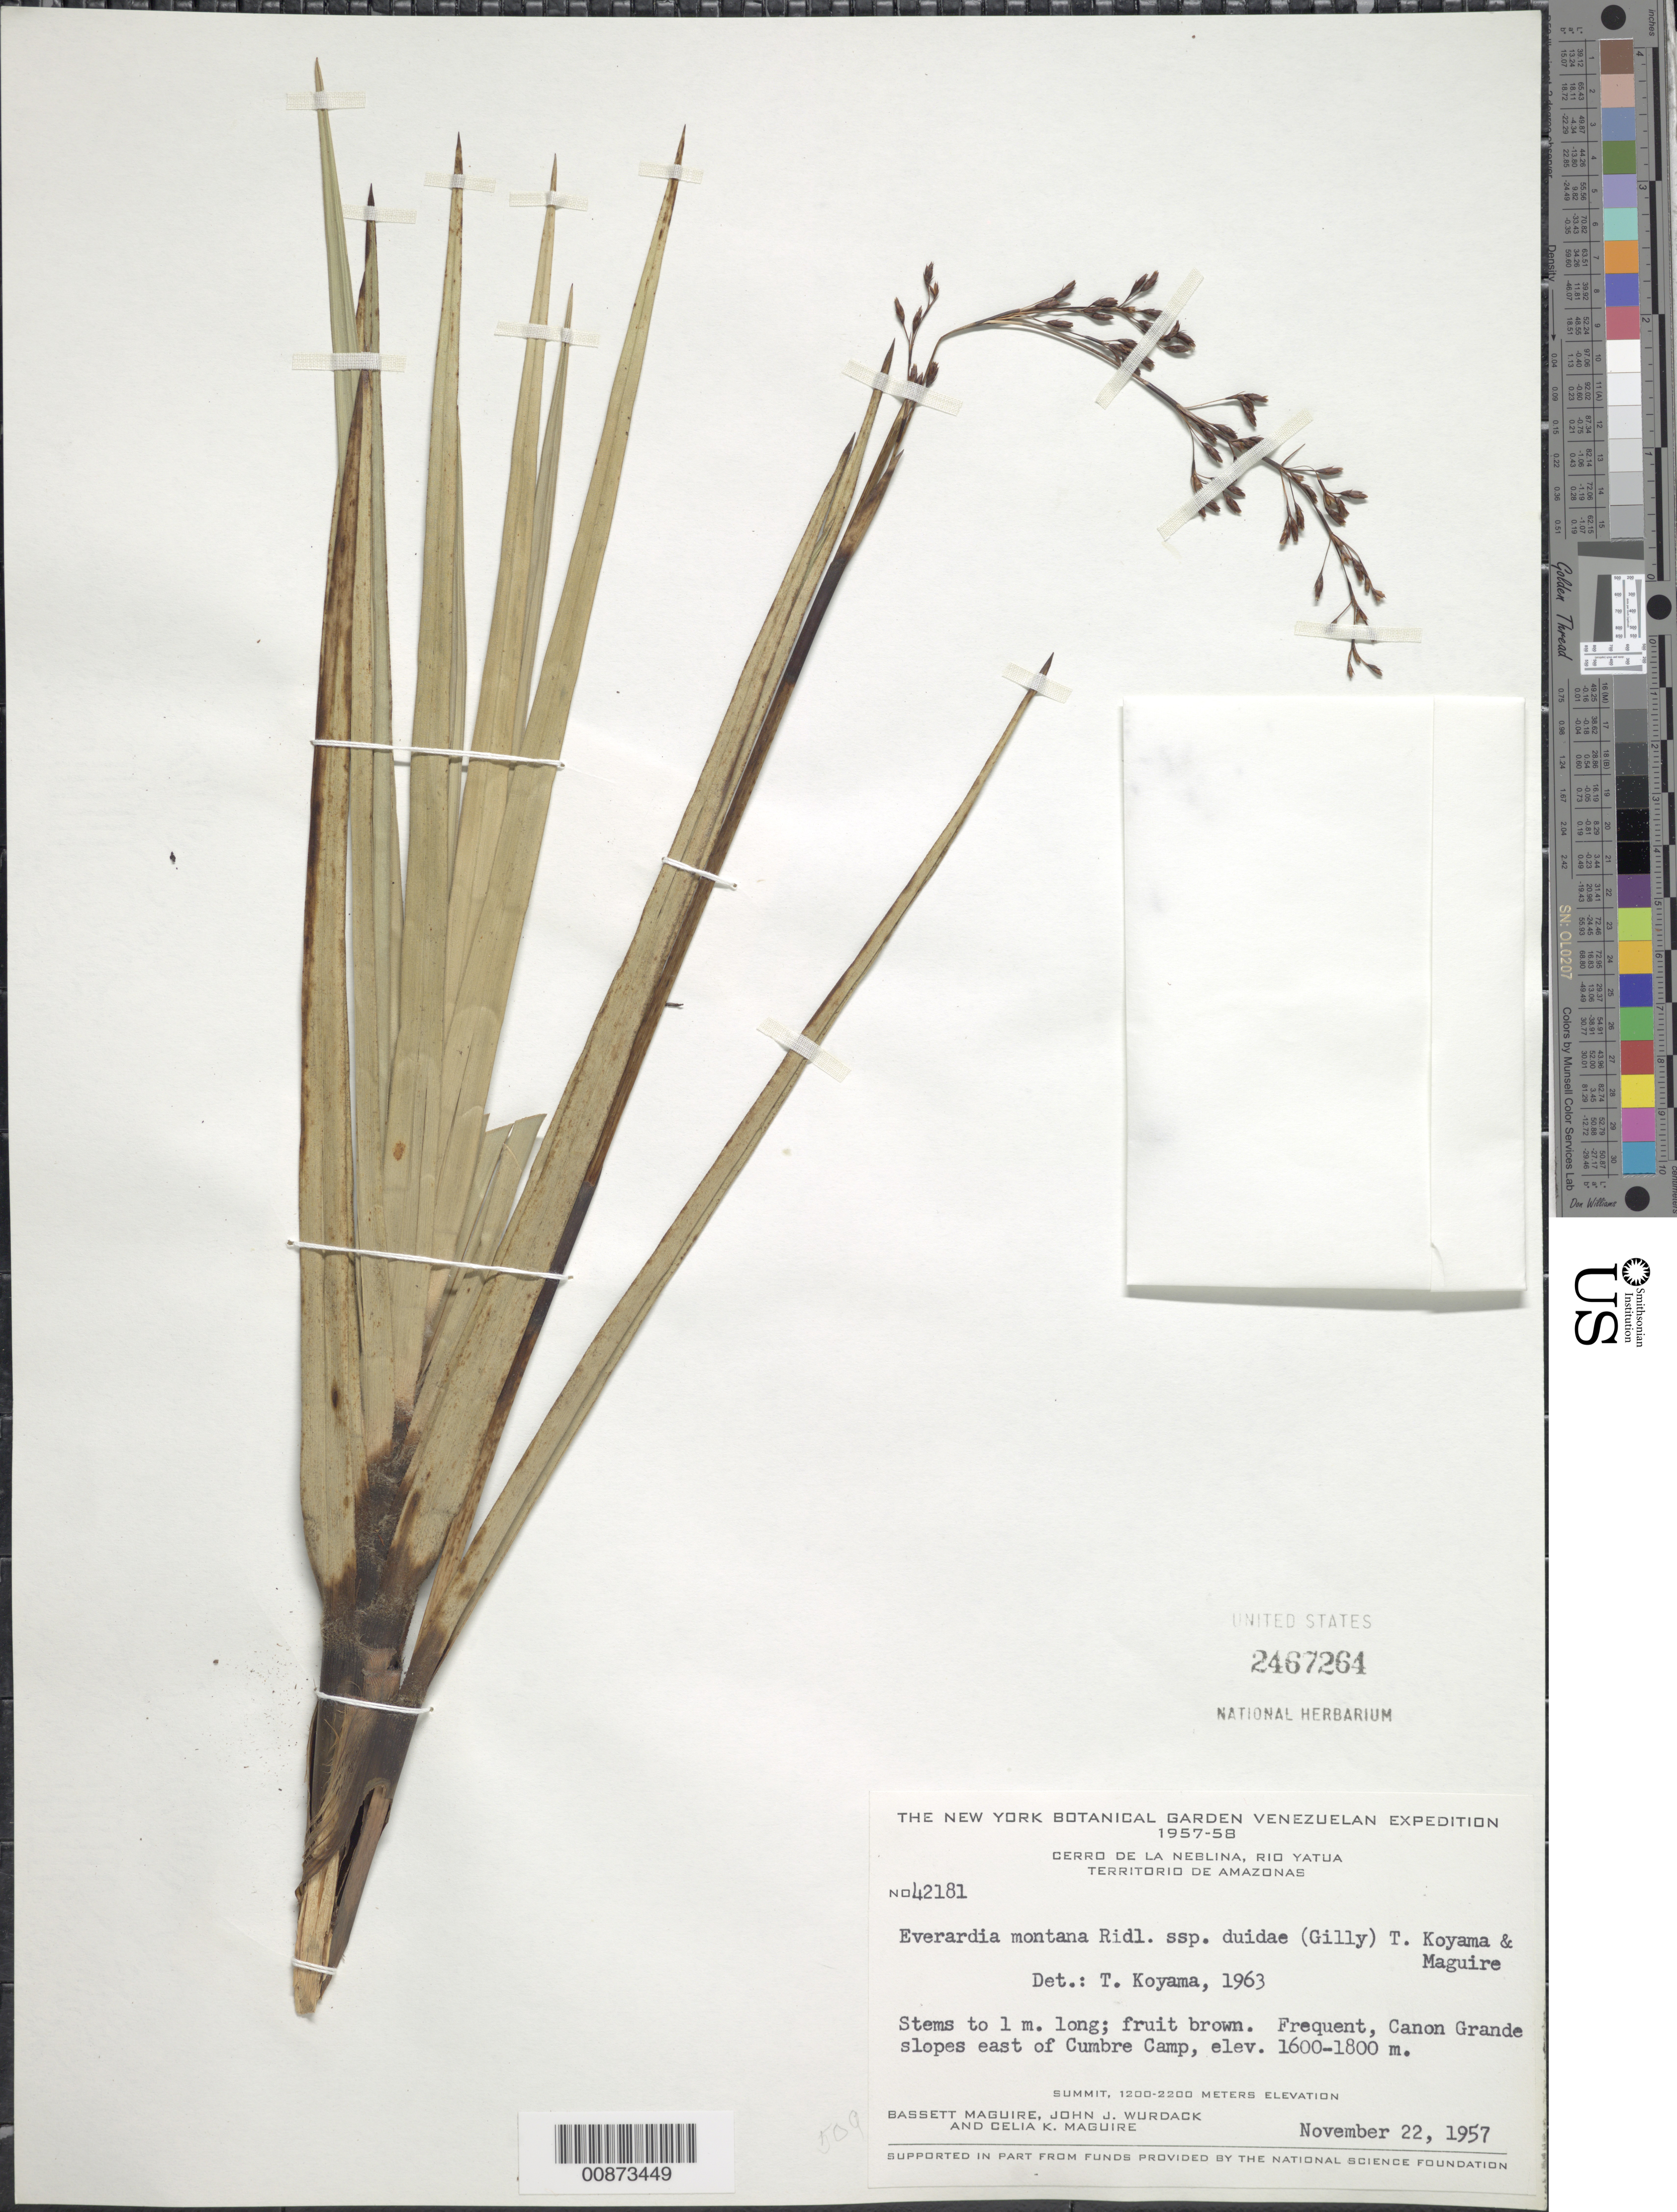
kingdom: Plantae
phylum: Tracheophyta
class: Liliopsida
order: Poales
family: Cyperaceae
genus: Cephalocarpus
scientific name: Cephalocarpus montanus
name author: (Ridley) S.M. Costa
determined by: Strong, Mark T., (BOT), Smithsonian Institution - National Museum of Natural History (UNITED STATES)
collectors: B. Maguire, J. J. Wurdack & C. K. Maguire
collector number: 42181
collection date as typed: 22-Nov-57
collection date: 1957-11-22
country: Venezuela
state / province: Amazonas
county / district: Río Negro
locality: Cerro de la Neblina, Río Yatua, along Cañon Grande, E of Cumbre Camp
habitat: Slopes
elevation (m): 1600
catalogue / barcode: US 2467264